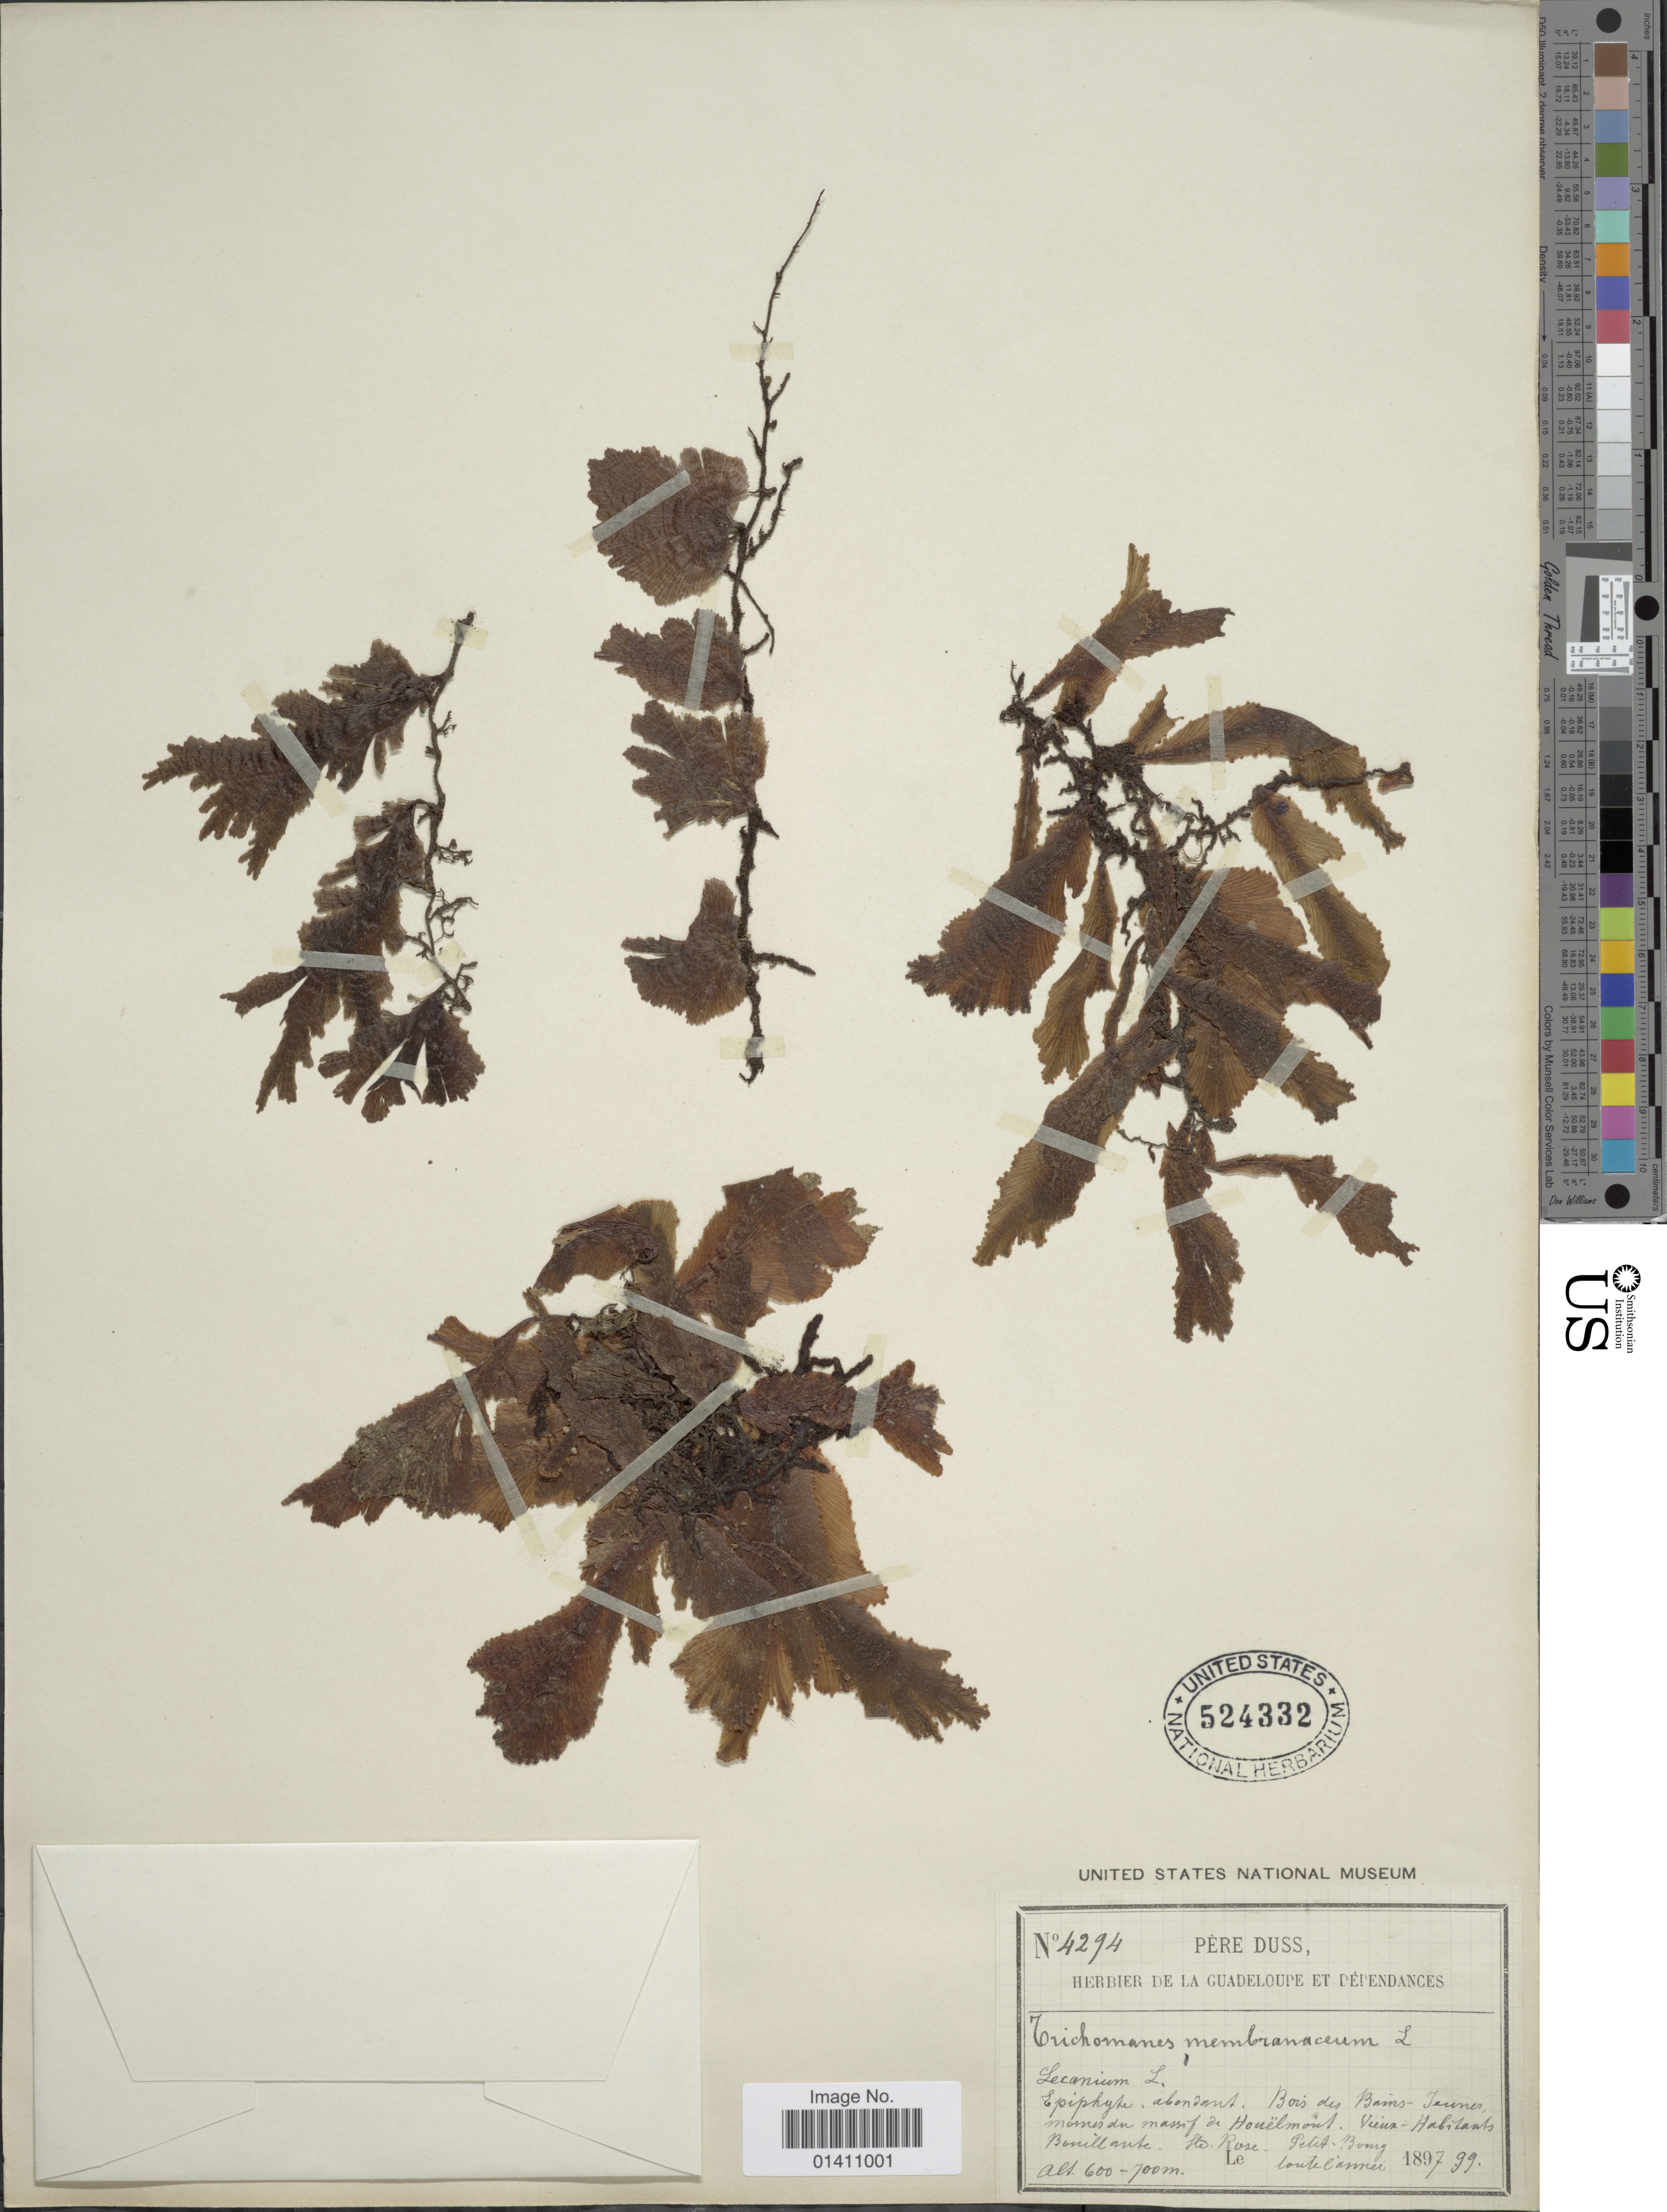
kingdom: Plantae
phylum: Tracheophyta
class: Polypodiopsida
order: Hymenophyllales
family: Hymenophyllaceae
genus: Didymoglossum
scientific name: Didymoglossum membranaceum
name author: (L.) Vareschi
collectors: Père Duss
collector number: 4294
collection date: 1897/1899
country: Guadeloupe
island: Leeward Is.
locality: Bois des Bains-Jaunes, mornes du massif de Houëlmont. Vieux-Habitants Bouillante. St. Rose. Petit-Bourg.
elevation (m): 600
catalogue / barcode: US 524332